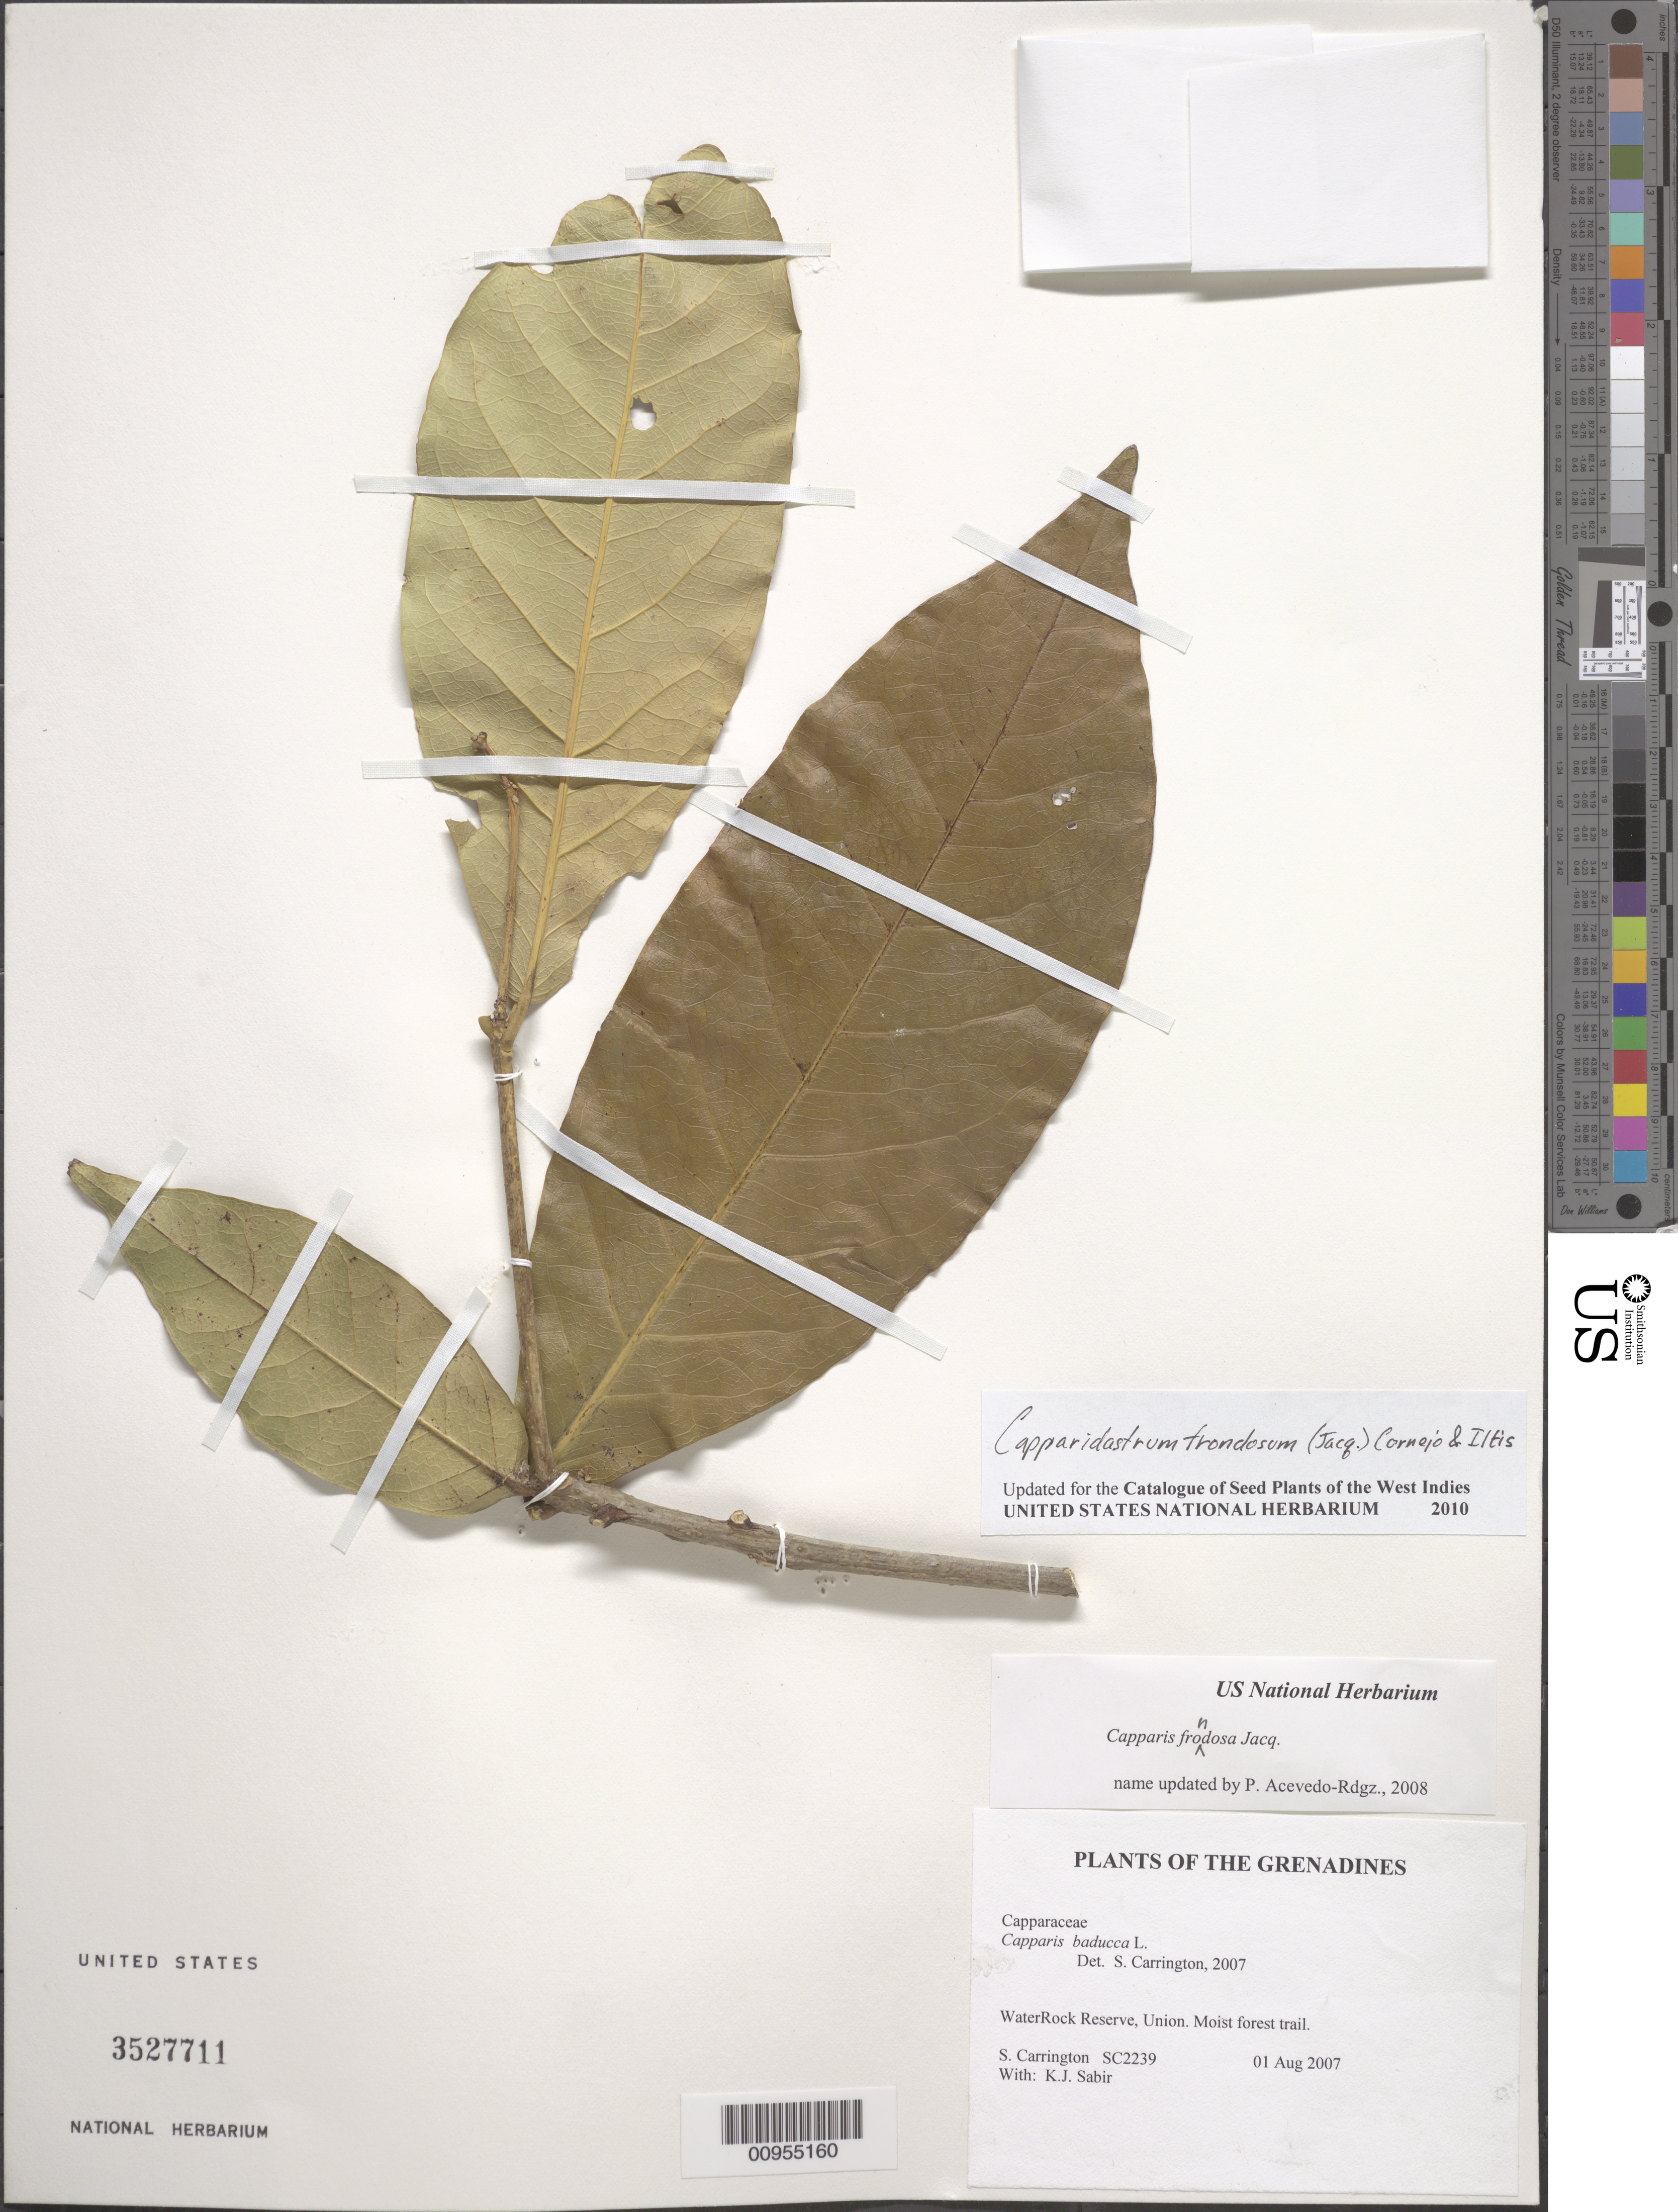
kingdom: Plantae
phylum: Tracheophyta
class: Magnoliopsida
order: Brassicales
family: Capparaceae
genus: Capparidastrum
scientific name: Capparidastrum frondosum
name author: (Jacq.) Cornejo & Iltis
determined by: Acevedo-Rodríguez, P., (BOT), Smithsonian Institution - National Museum of Natural History (UNITED STATES)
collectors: C. M. S. Carrington & K. Sabir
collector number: SC 2239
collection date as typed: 01 Aug 2007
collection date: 2007-08-01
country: St. Vincent - Grenadines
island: Union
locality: WaterRock Reserve, Union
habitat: moist forest trail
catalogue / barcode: US 3527711